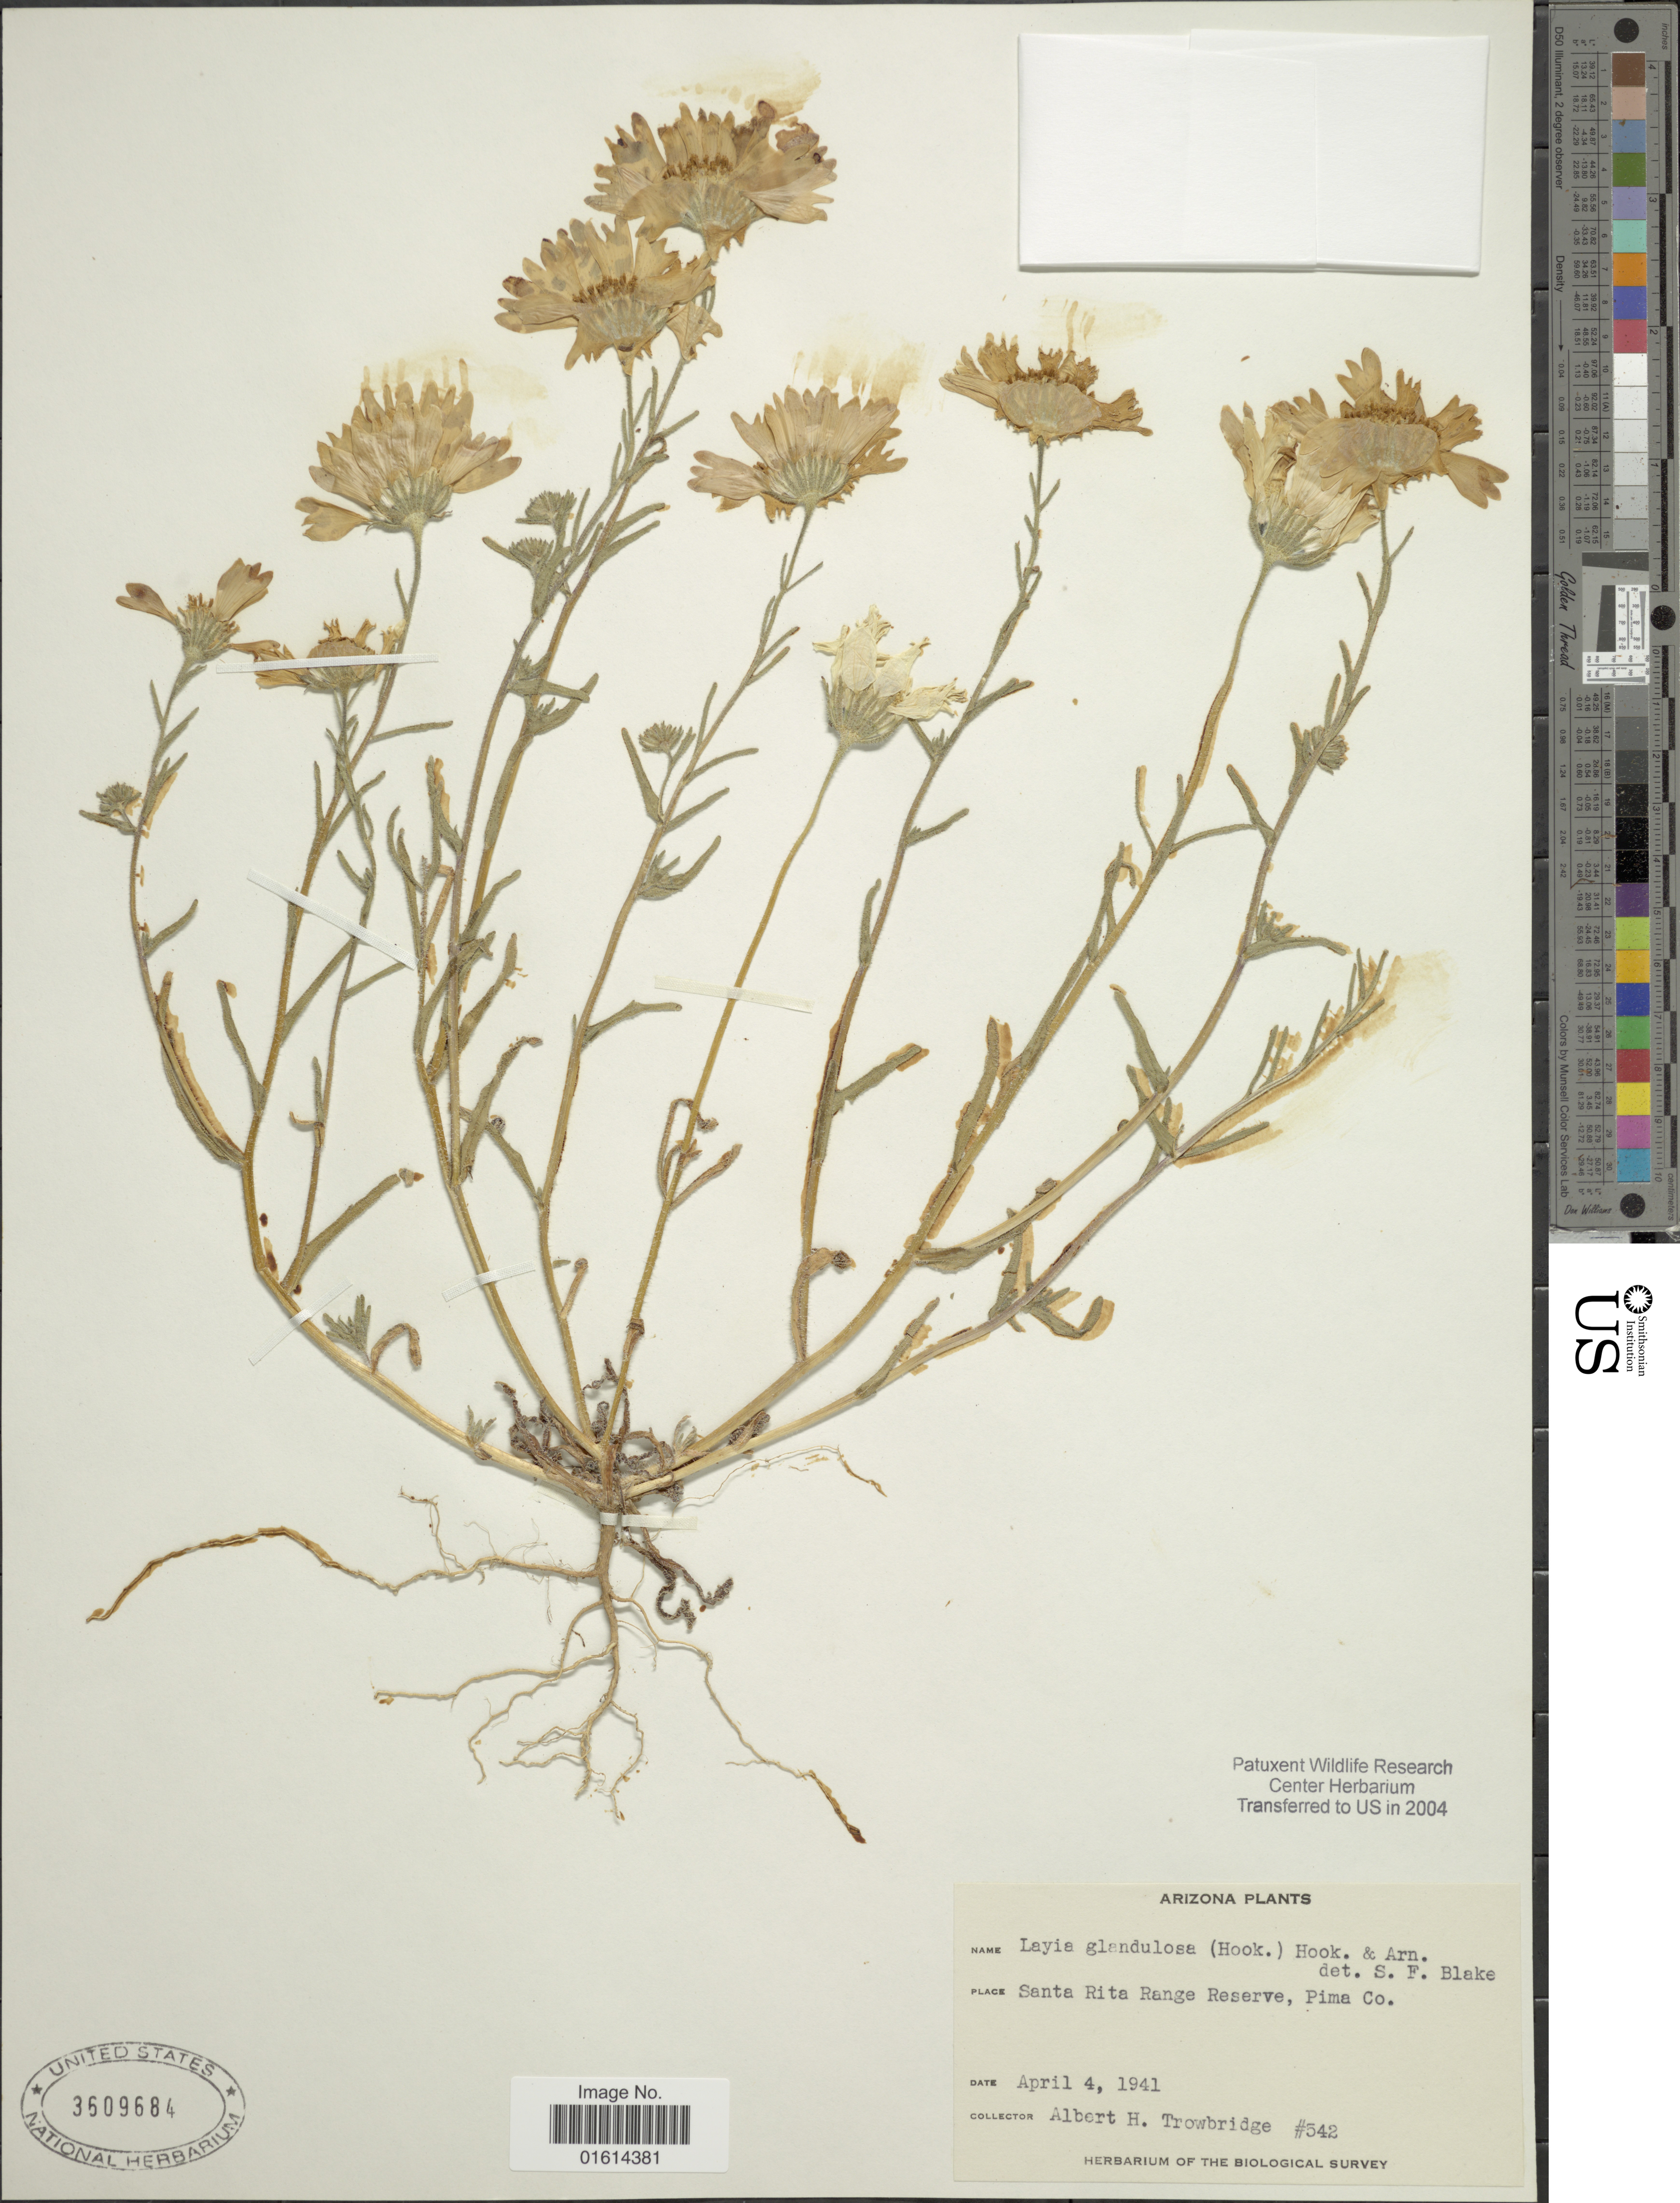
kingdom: Plantae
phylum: Tracheophyta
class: Magnoliopsida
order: Asterales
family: Asteraceae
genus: Layia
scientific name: Layia glandulosa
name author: Hook. & Arn.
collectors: A. H. Trowbridge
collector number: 542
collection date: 1941-04-04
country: United States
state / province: Arizona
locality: Santa Rita Range Reserve, Pima Co.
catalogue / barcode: US 3609684